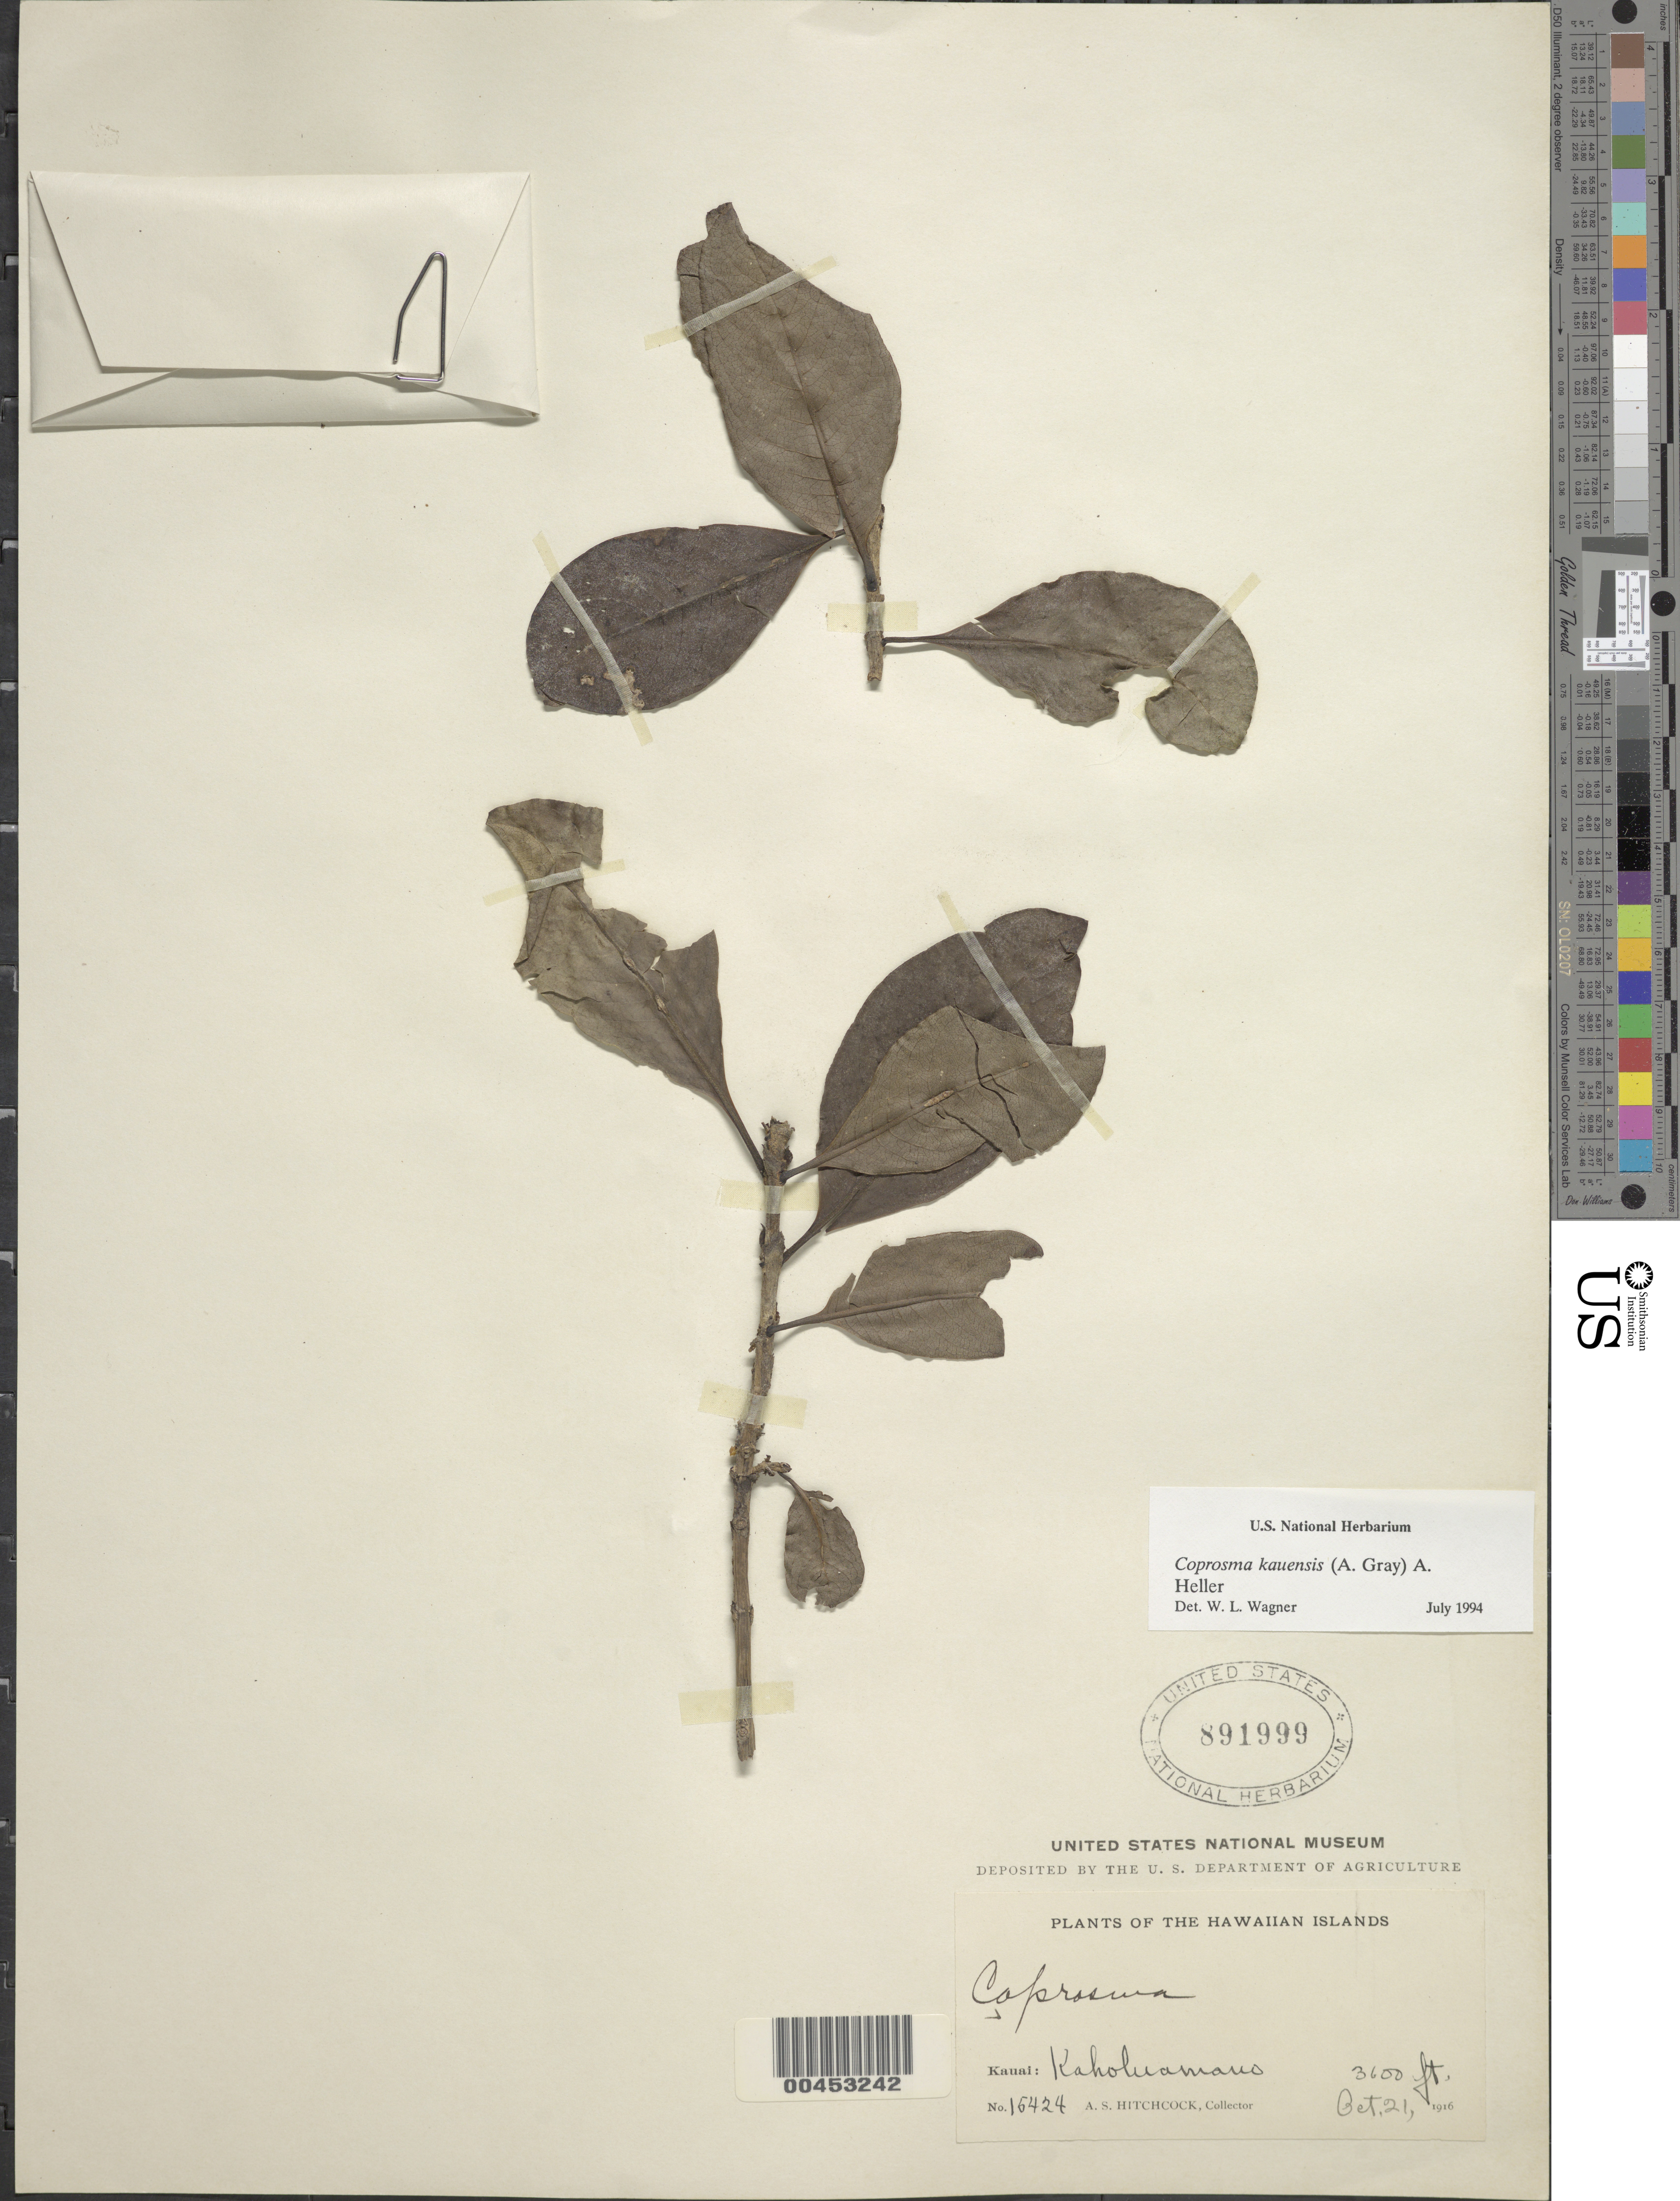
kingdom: Plantae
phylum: Tracheophyta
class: Magnoliopsida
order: Gentianales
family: Rubiaceae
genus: Coprosma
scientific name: Coprosma kauensis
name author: A. Heller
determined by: Wagner, W. L., (BOT), Smithsonian Institution - National Museum of Natural History (UNITED STATES)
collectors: A. S. Hitchcock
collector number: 15424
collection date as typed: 21 Oct 1916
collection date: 1916-10-21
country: United States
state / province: Hawaii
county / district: Kauai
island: Kaua'i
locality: Kaholuamano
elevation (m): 1097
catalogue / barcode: US 891999